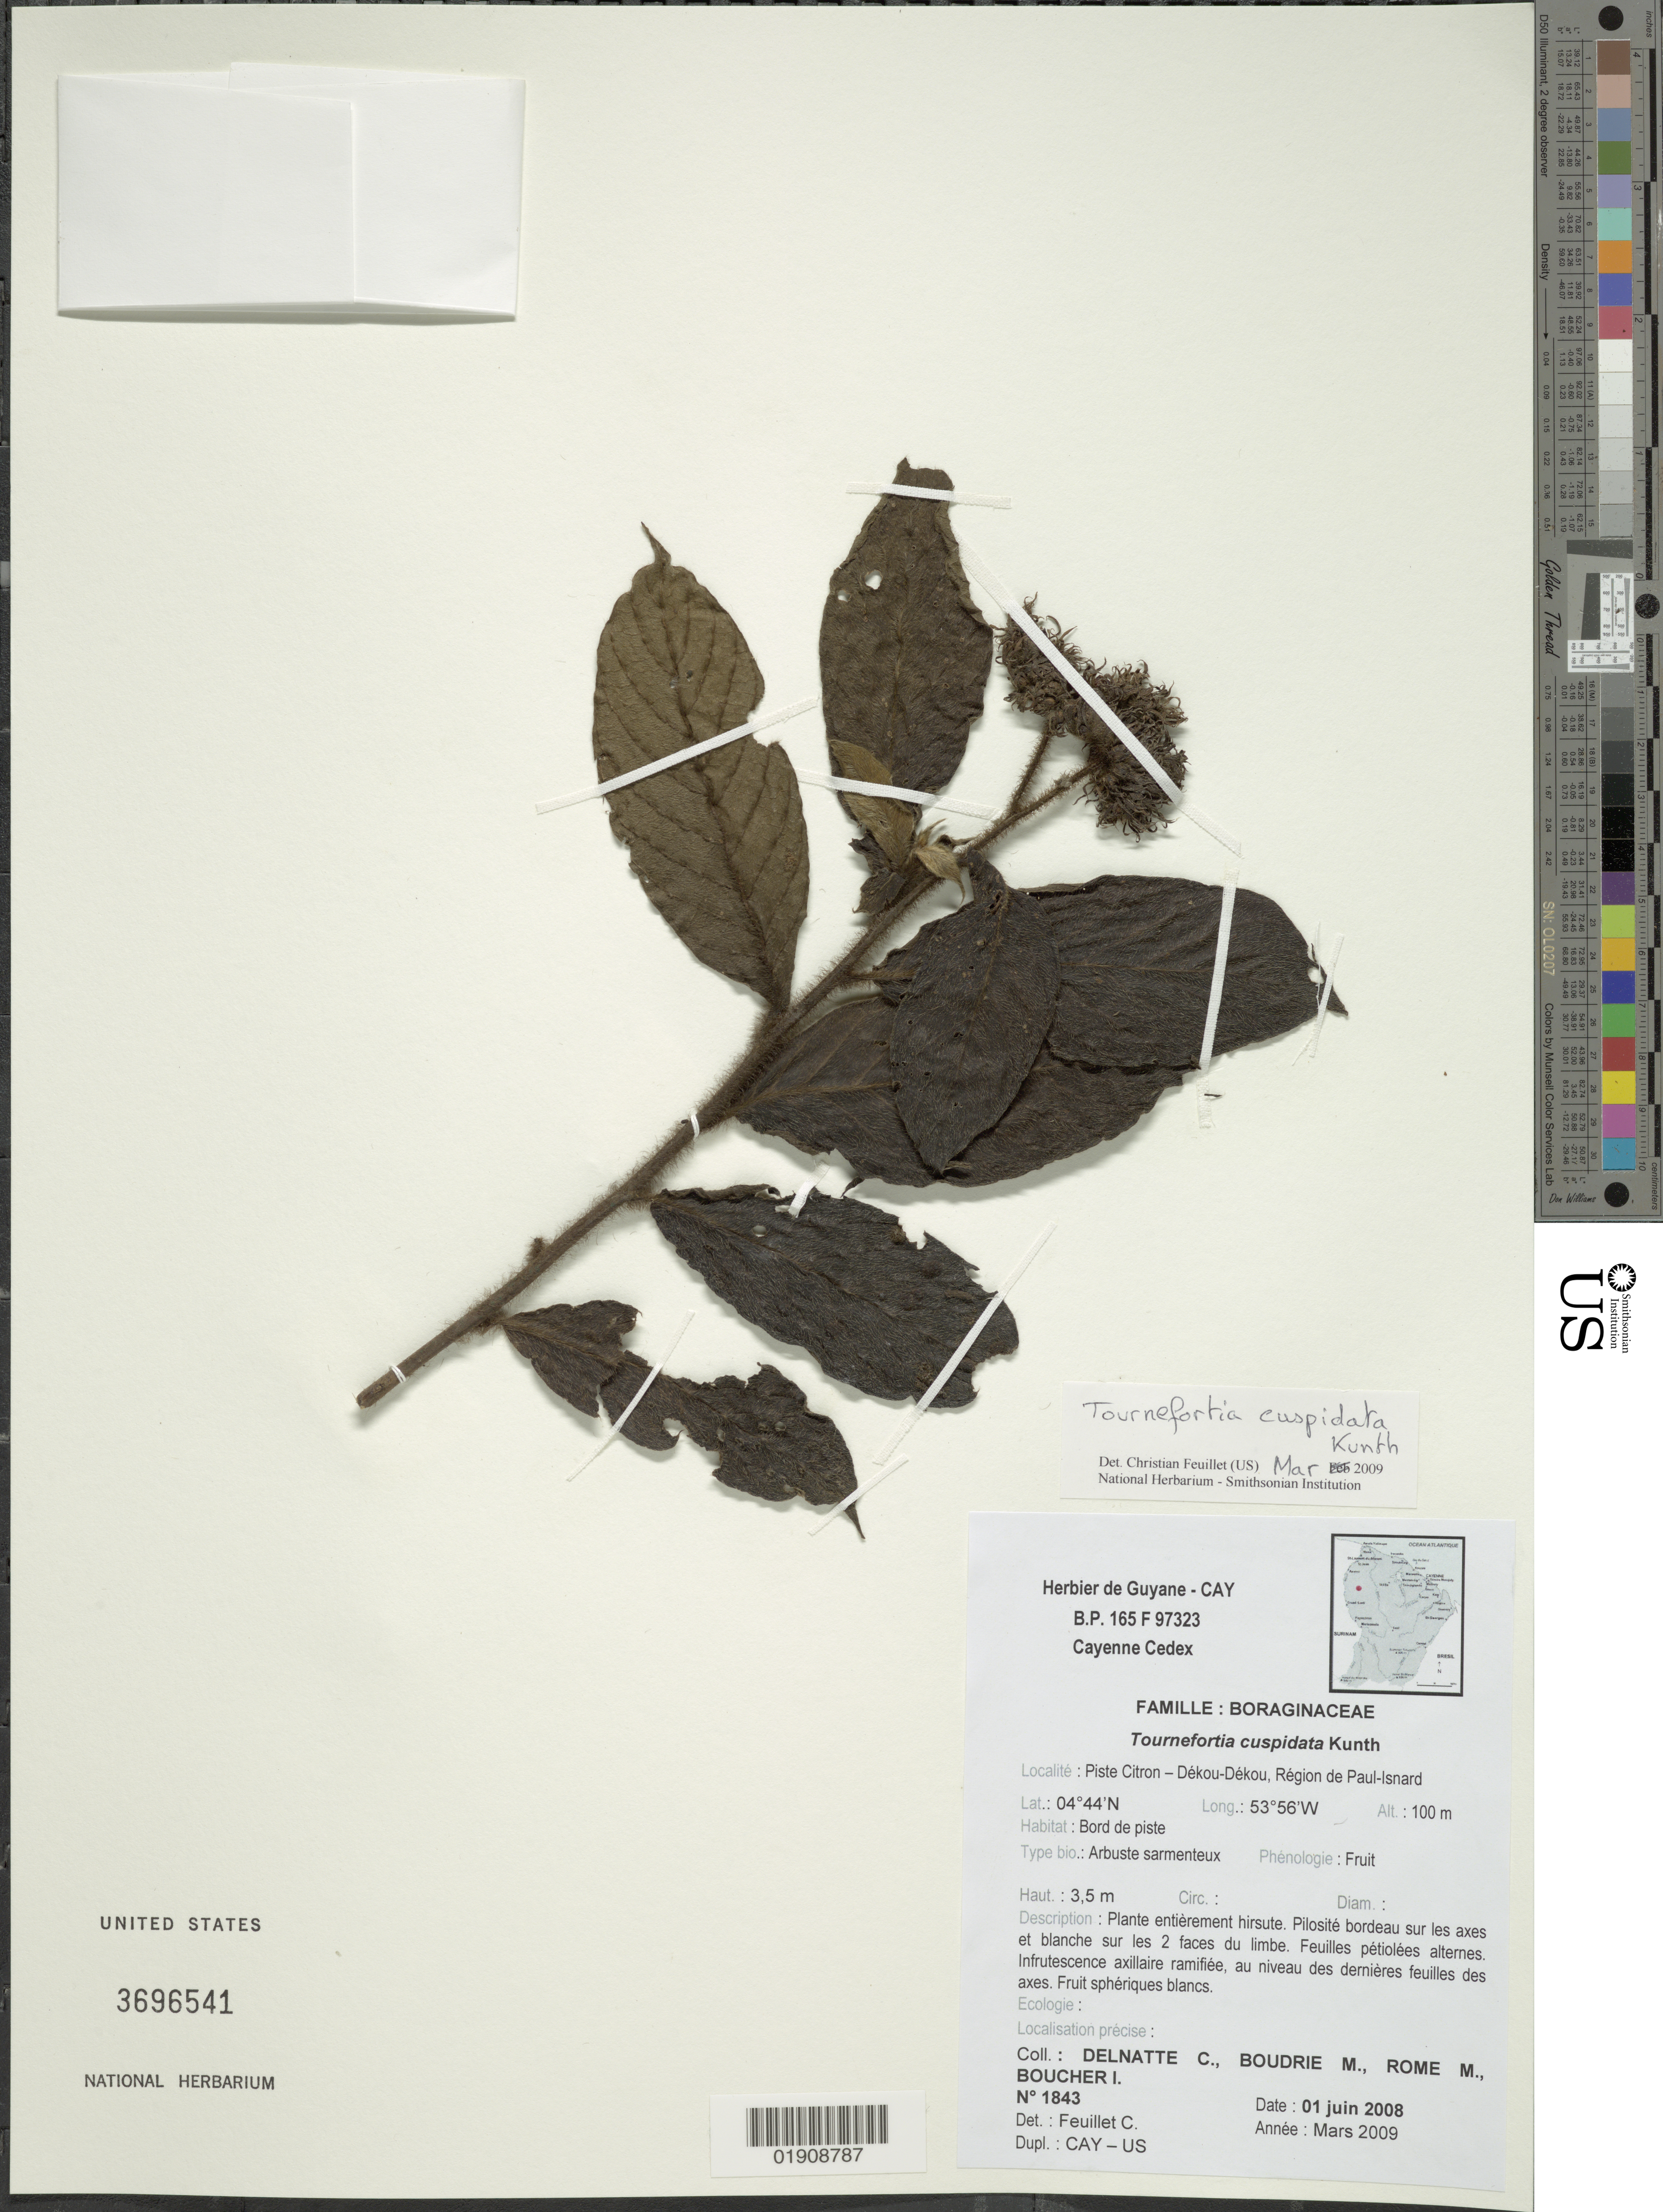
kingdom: Plantae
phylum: Tracheophyta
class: Magnoliopsida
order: Boraginales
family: Heliotropiaceae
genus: Tournefortia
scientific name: Tournefortia cuspidata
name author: Kunth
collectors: C. Delnatte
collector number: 1843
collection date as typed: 28 May 2009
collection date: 2009-05-28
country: French Guiana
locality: Piste Citron - Dekou-Dekou, Region de Paul-Isnard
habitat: Bord de piste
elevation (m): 100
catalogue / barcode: US 3696541